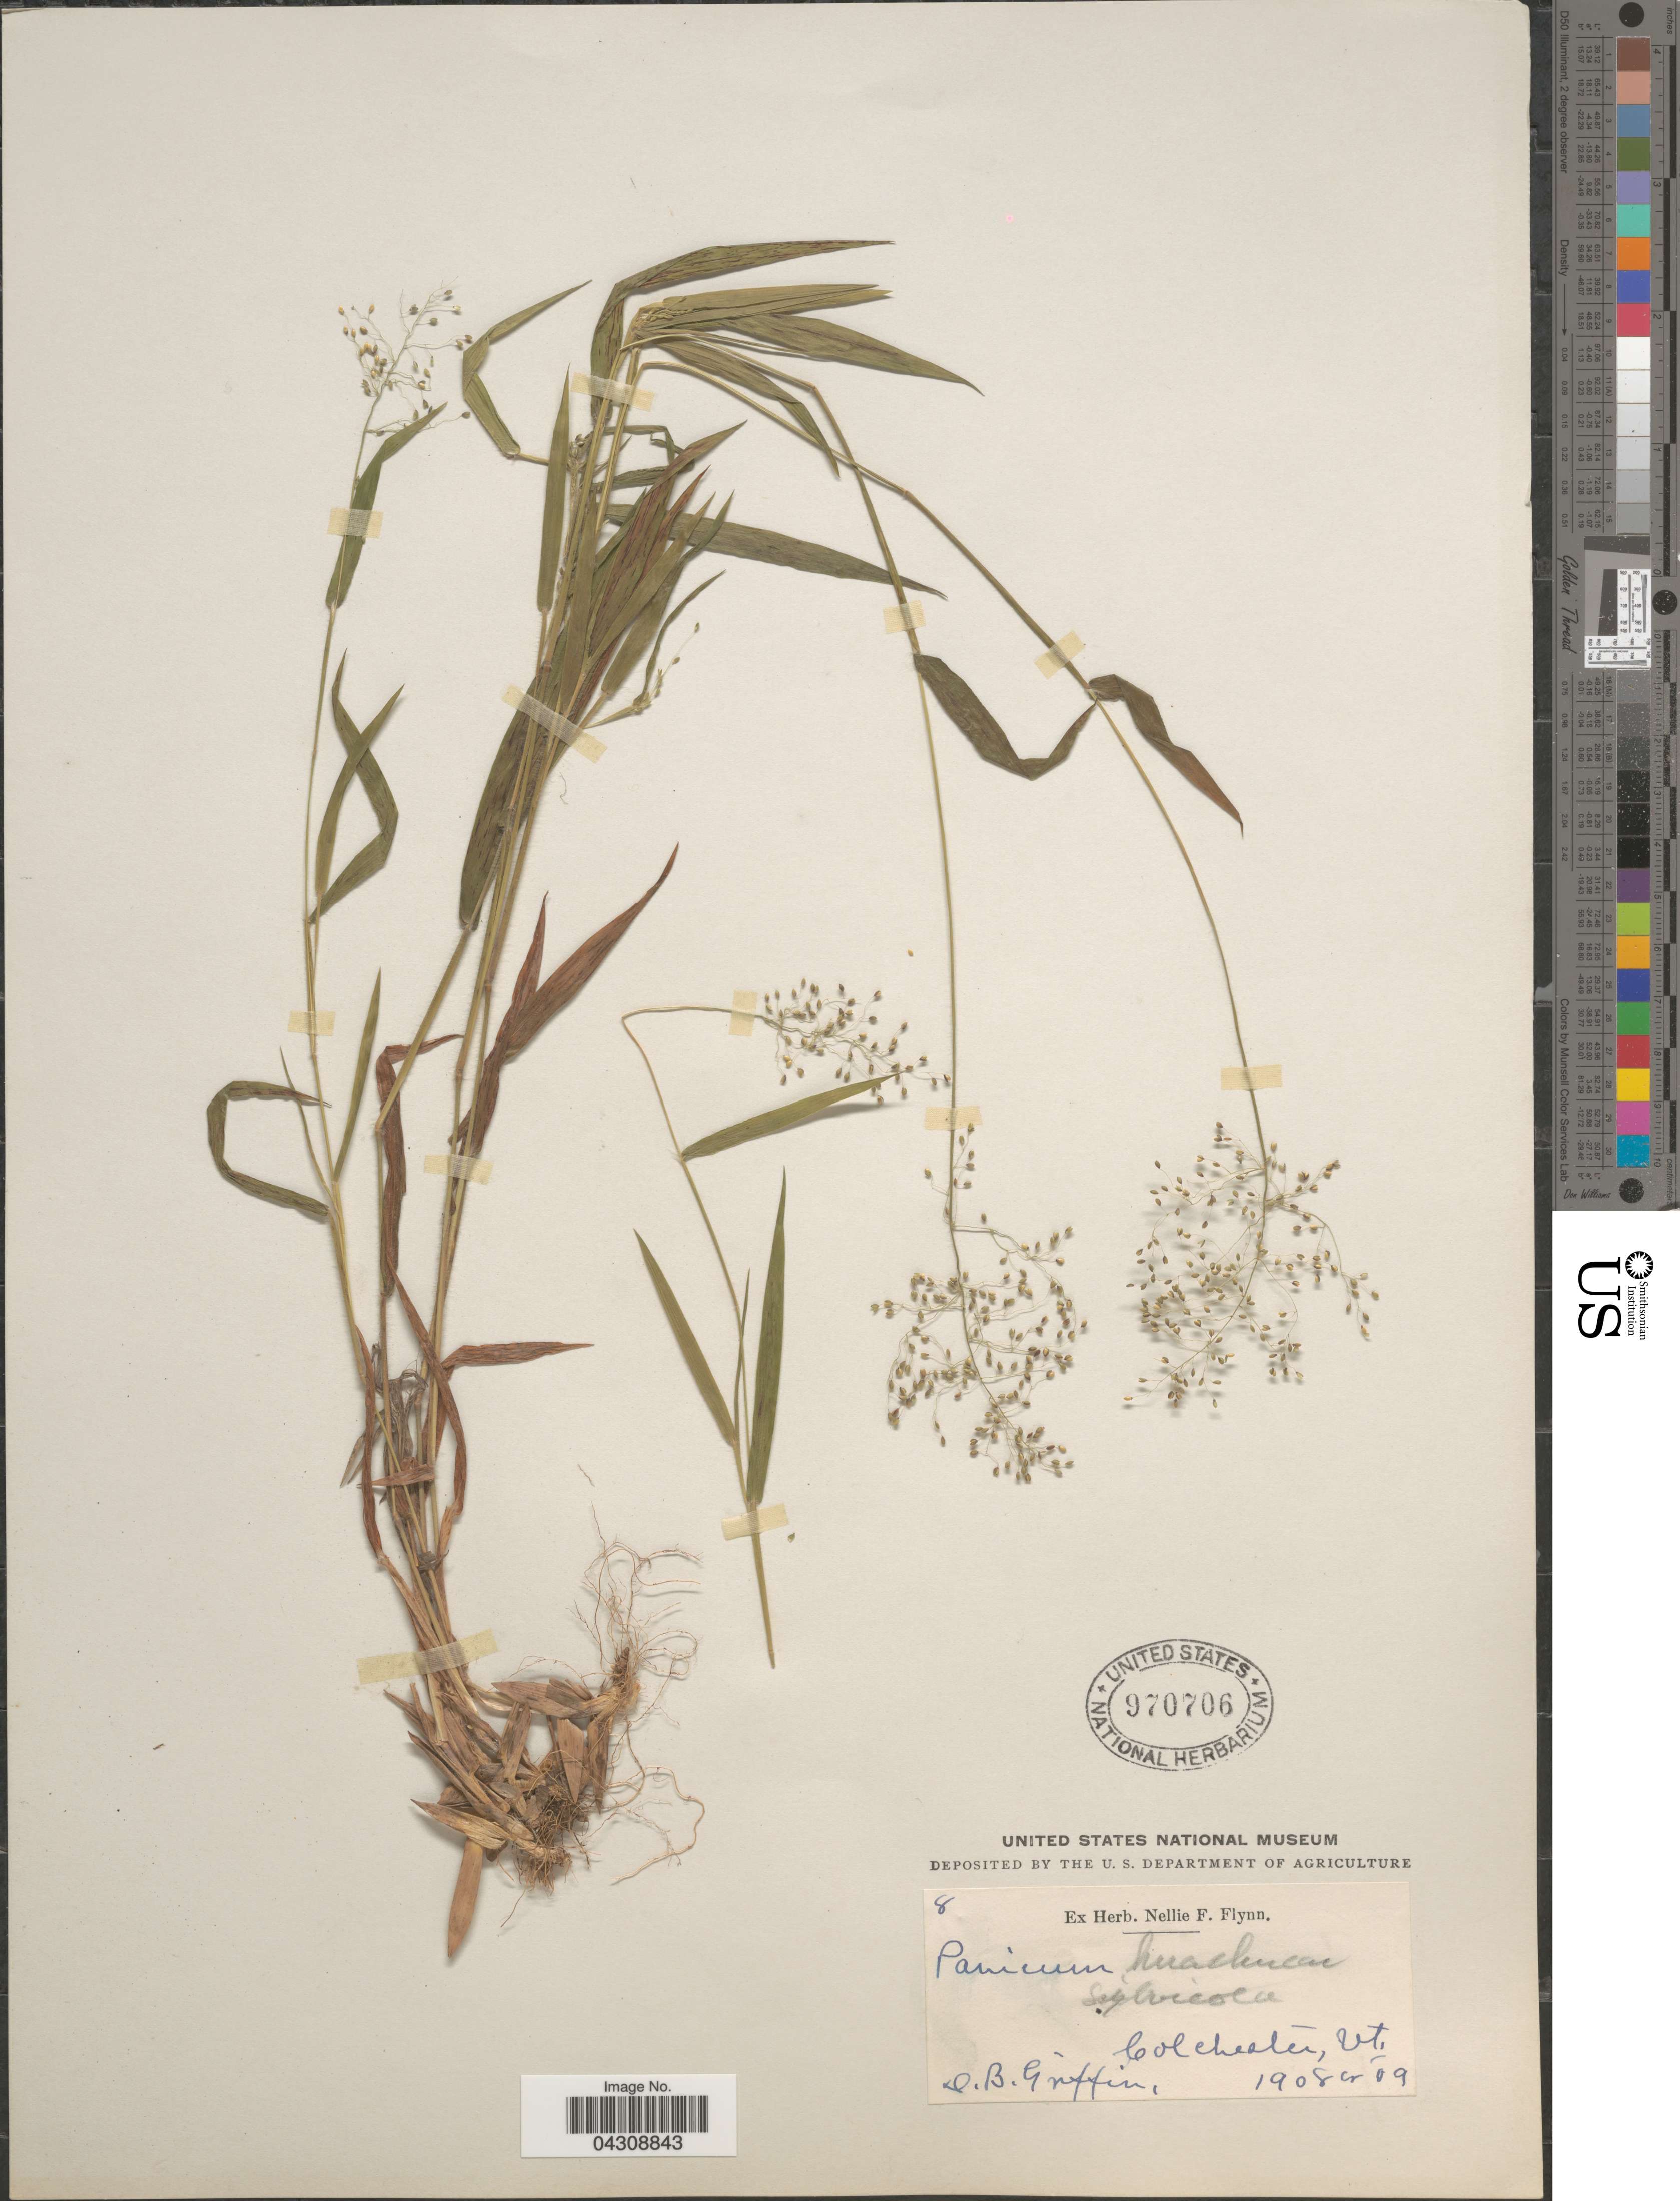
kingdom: Plantae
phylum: Tracheophyta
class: Liliopsida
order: Poales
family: Poaceae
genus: Dichanthelium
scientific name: Dichanthelium acuminatum var. acuminatum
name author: (Sw.) Gould & C.A. Clark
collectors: D. Griffin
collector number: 8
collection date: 1908/1909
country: United States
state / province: Vermont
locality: Colchester.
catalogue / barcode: US 970706